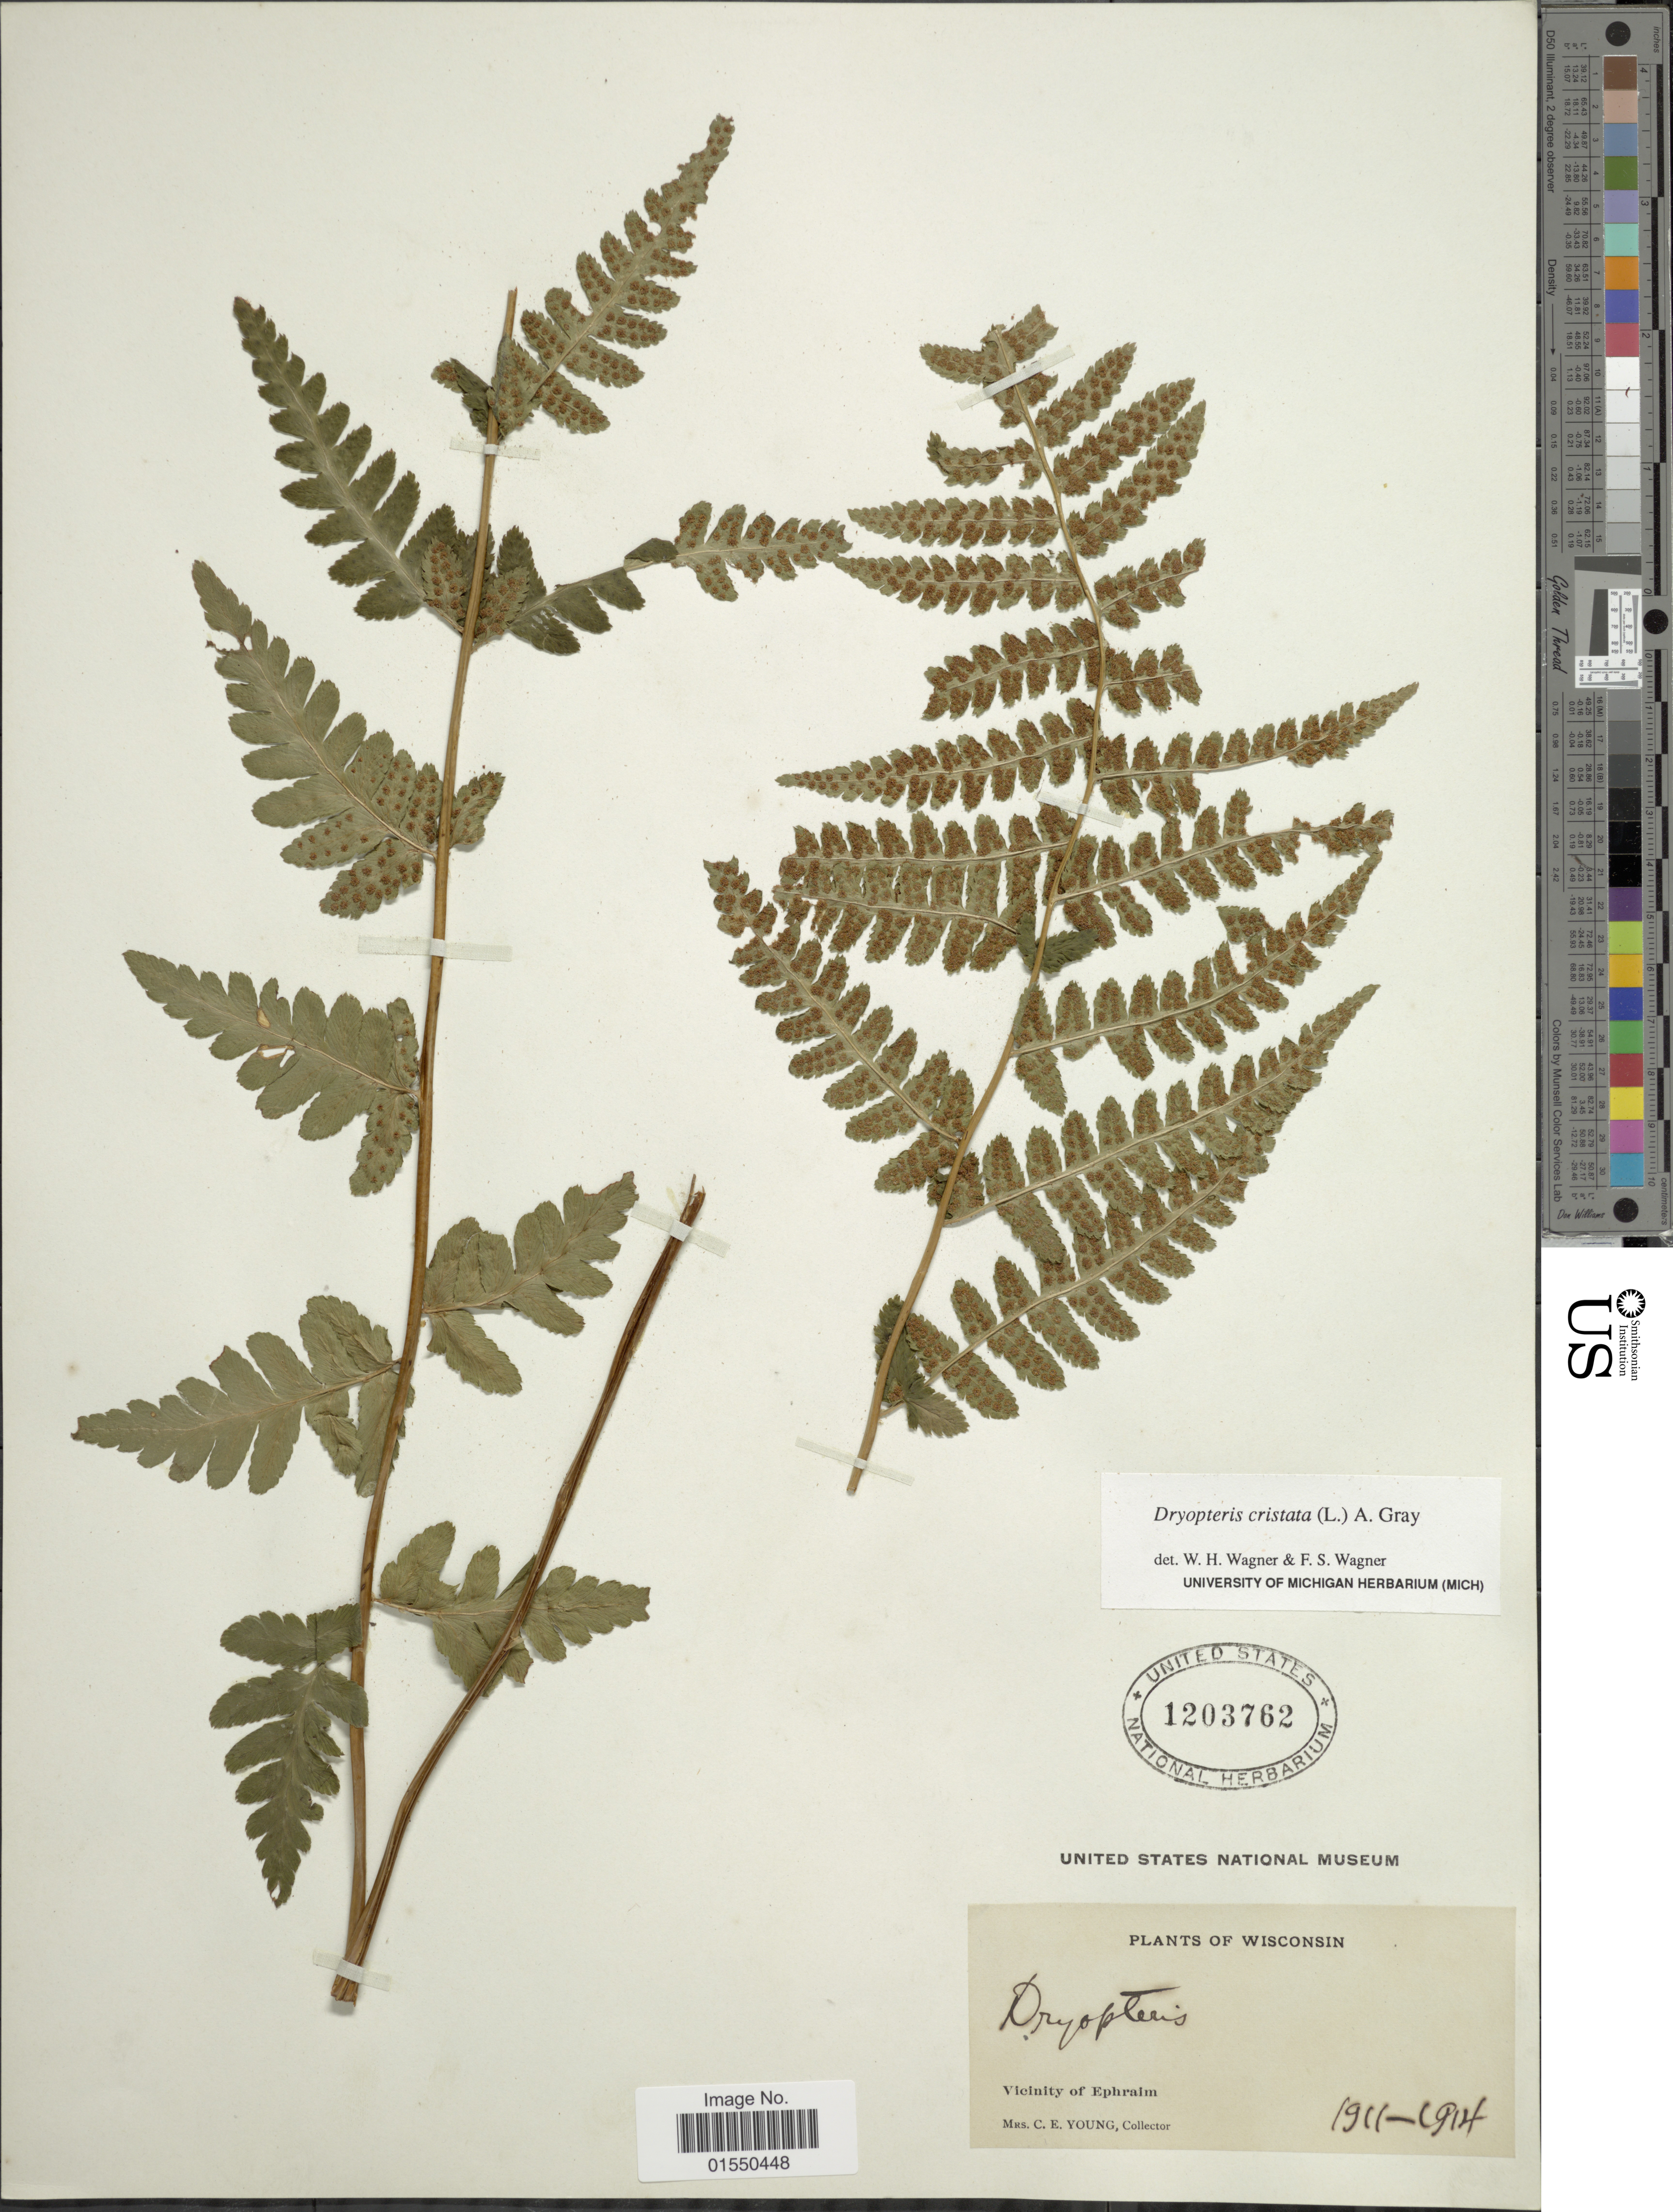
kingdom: Plantae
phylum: Tracheophyta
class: Polypodiopsida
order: Polypodiales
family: Dryopteridaceae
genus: Dryopteris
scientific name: Dryopteris cristata var. spinulosa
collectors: C. Young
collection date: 1911/1914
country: United States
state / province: Wisconsin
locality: Vicinity of Ephraim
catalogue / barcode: US 1203762